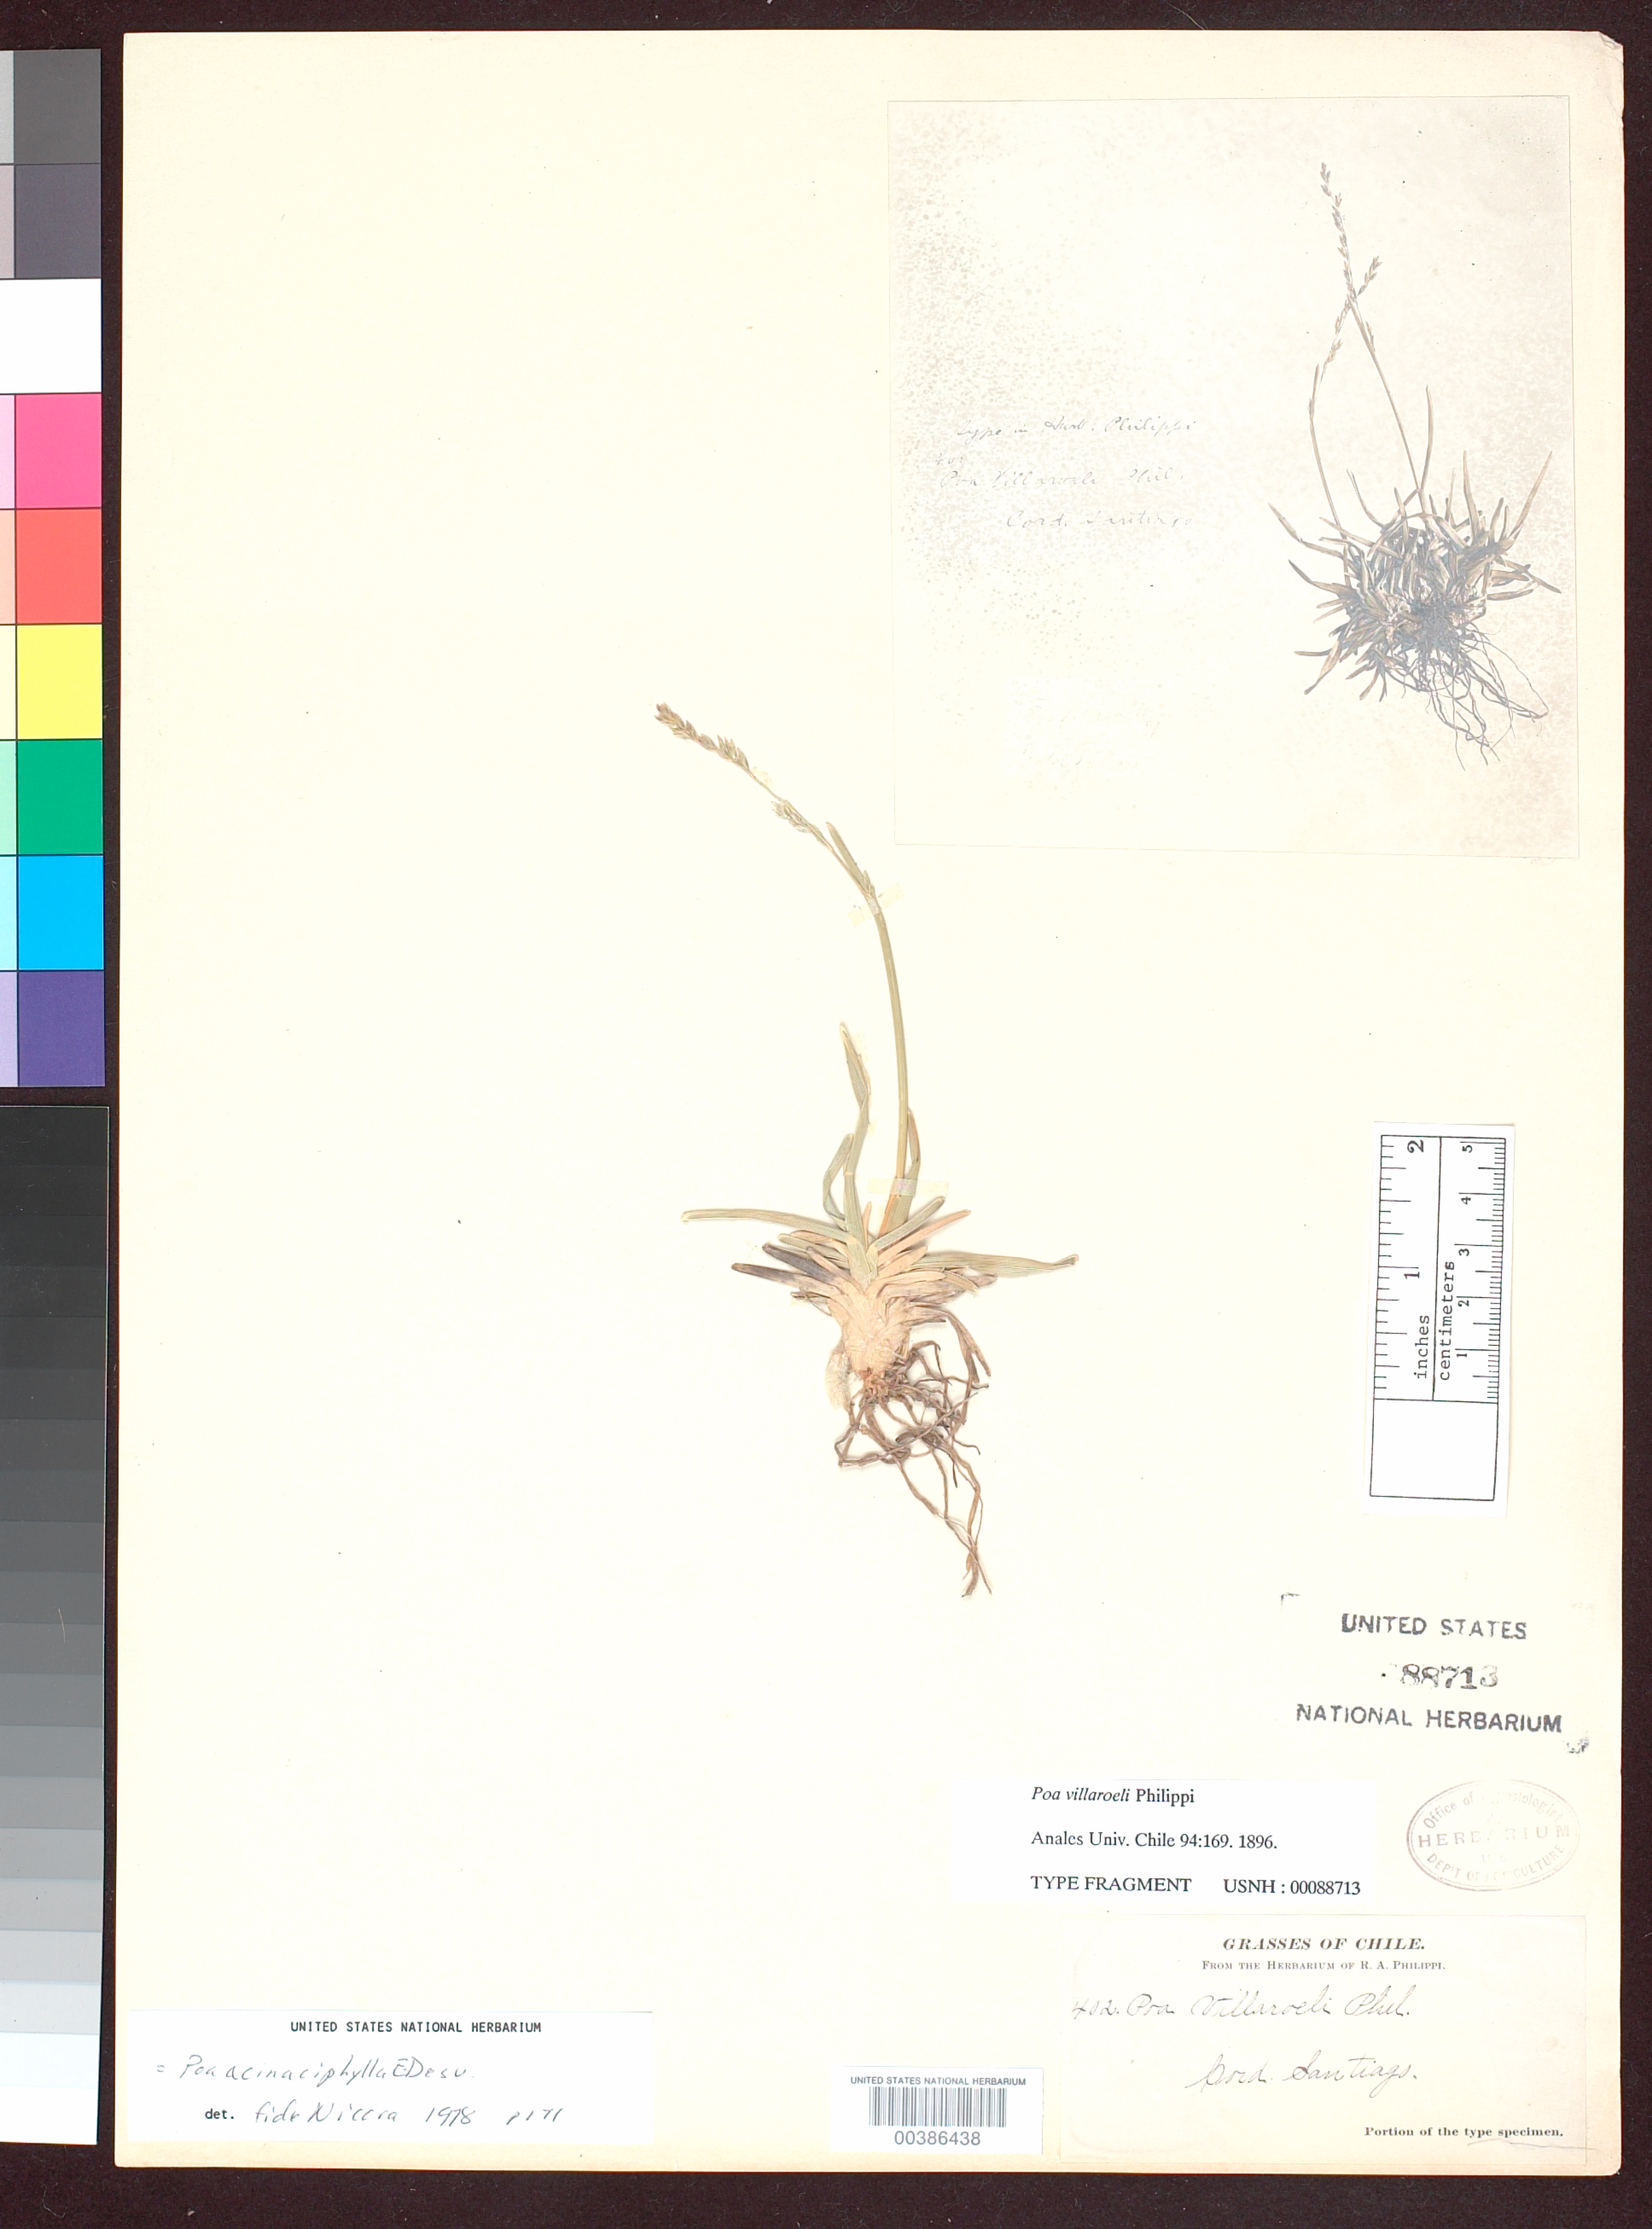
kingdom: Plantae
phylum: Tracheophyta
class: Liliopsida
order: Poales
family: Poaceae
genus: Poa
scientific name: Poa villaroelii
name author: Phil.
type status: Type Fragment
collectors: R. A. Philippi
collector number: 402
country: Chile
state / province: Región Metropolitana (RM)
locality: Cordillera.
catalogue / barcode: US 88713